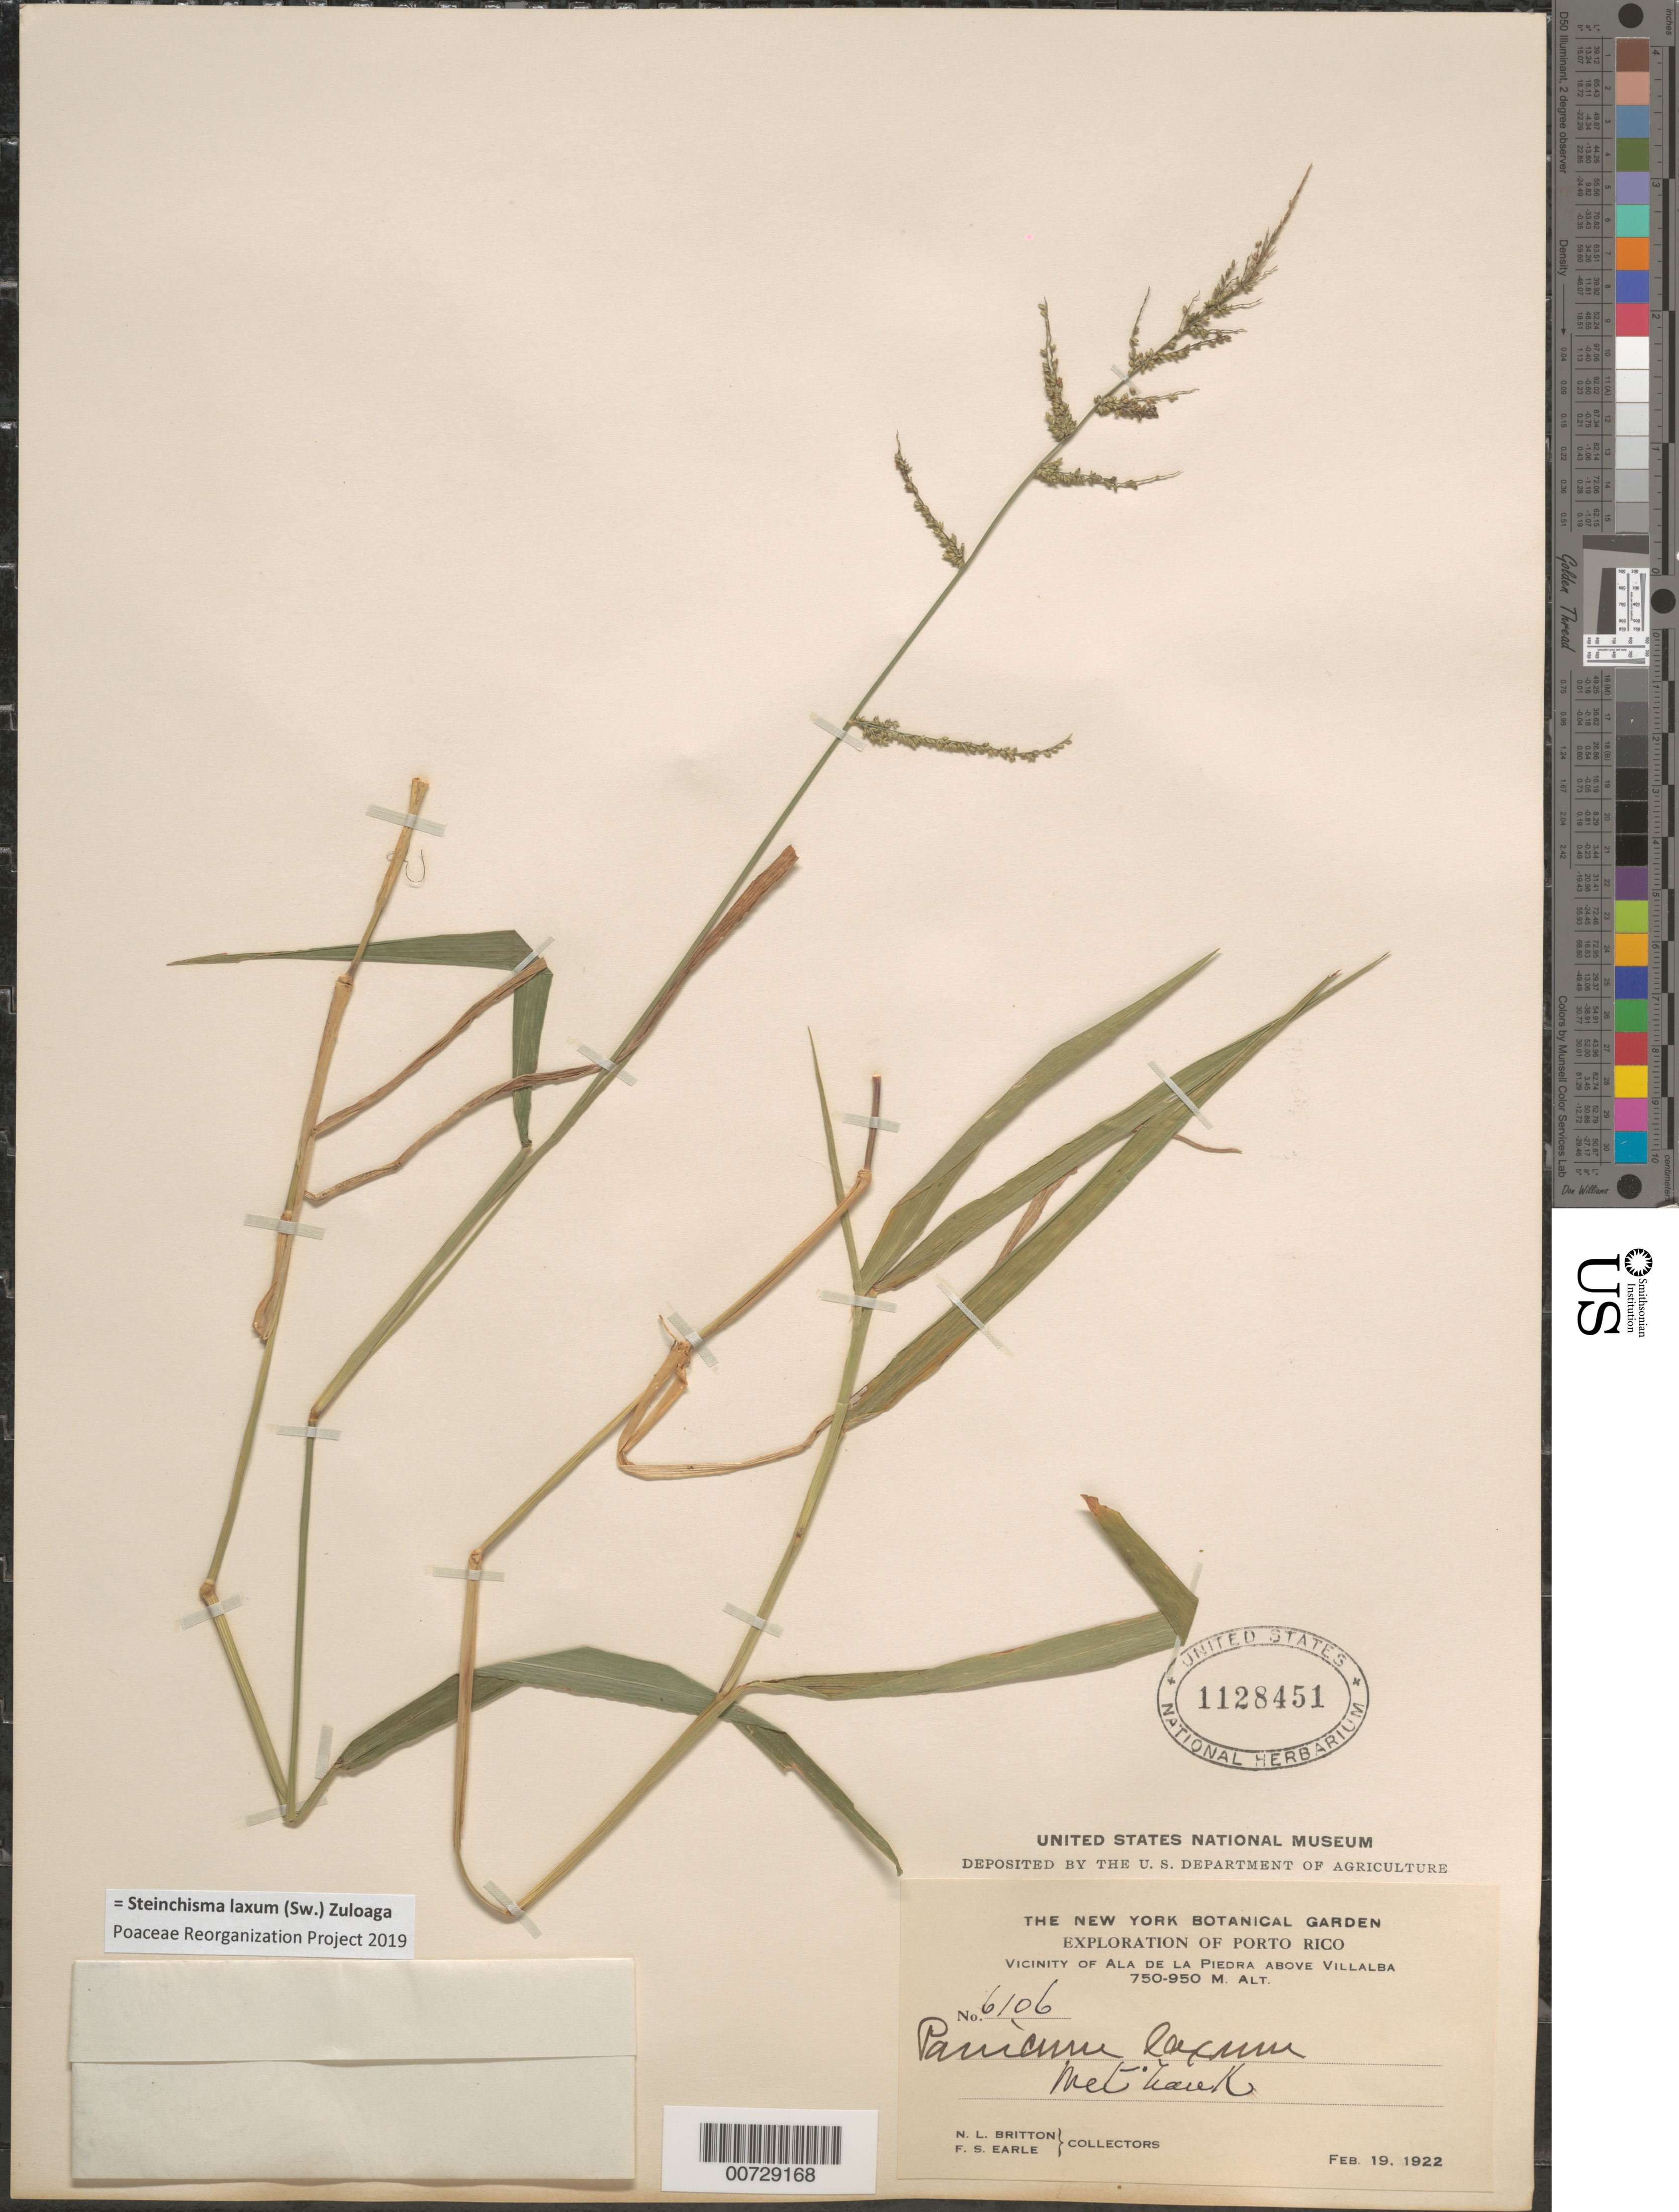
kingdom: Plantae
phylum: Tracheophyta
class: Liliopsida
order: Poales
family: Poaceae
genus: Steinchisma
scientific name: Steinchisma laxum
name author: (Sw.) Zuloaga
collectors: N. Britton & F. S. Earle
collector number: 6106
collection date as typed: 19 Feb 1922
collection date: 1922-02-19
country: Puerto Rico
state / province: Villalba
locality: Ala de La Piedra above Villalba, vic of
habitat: Wet bank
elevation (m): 750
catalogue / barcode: US 1128451